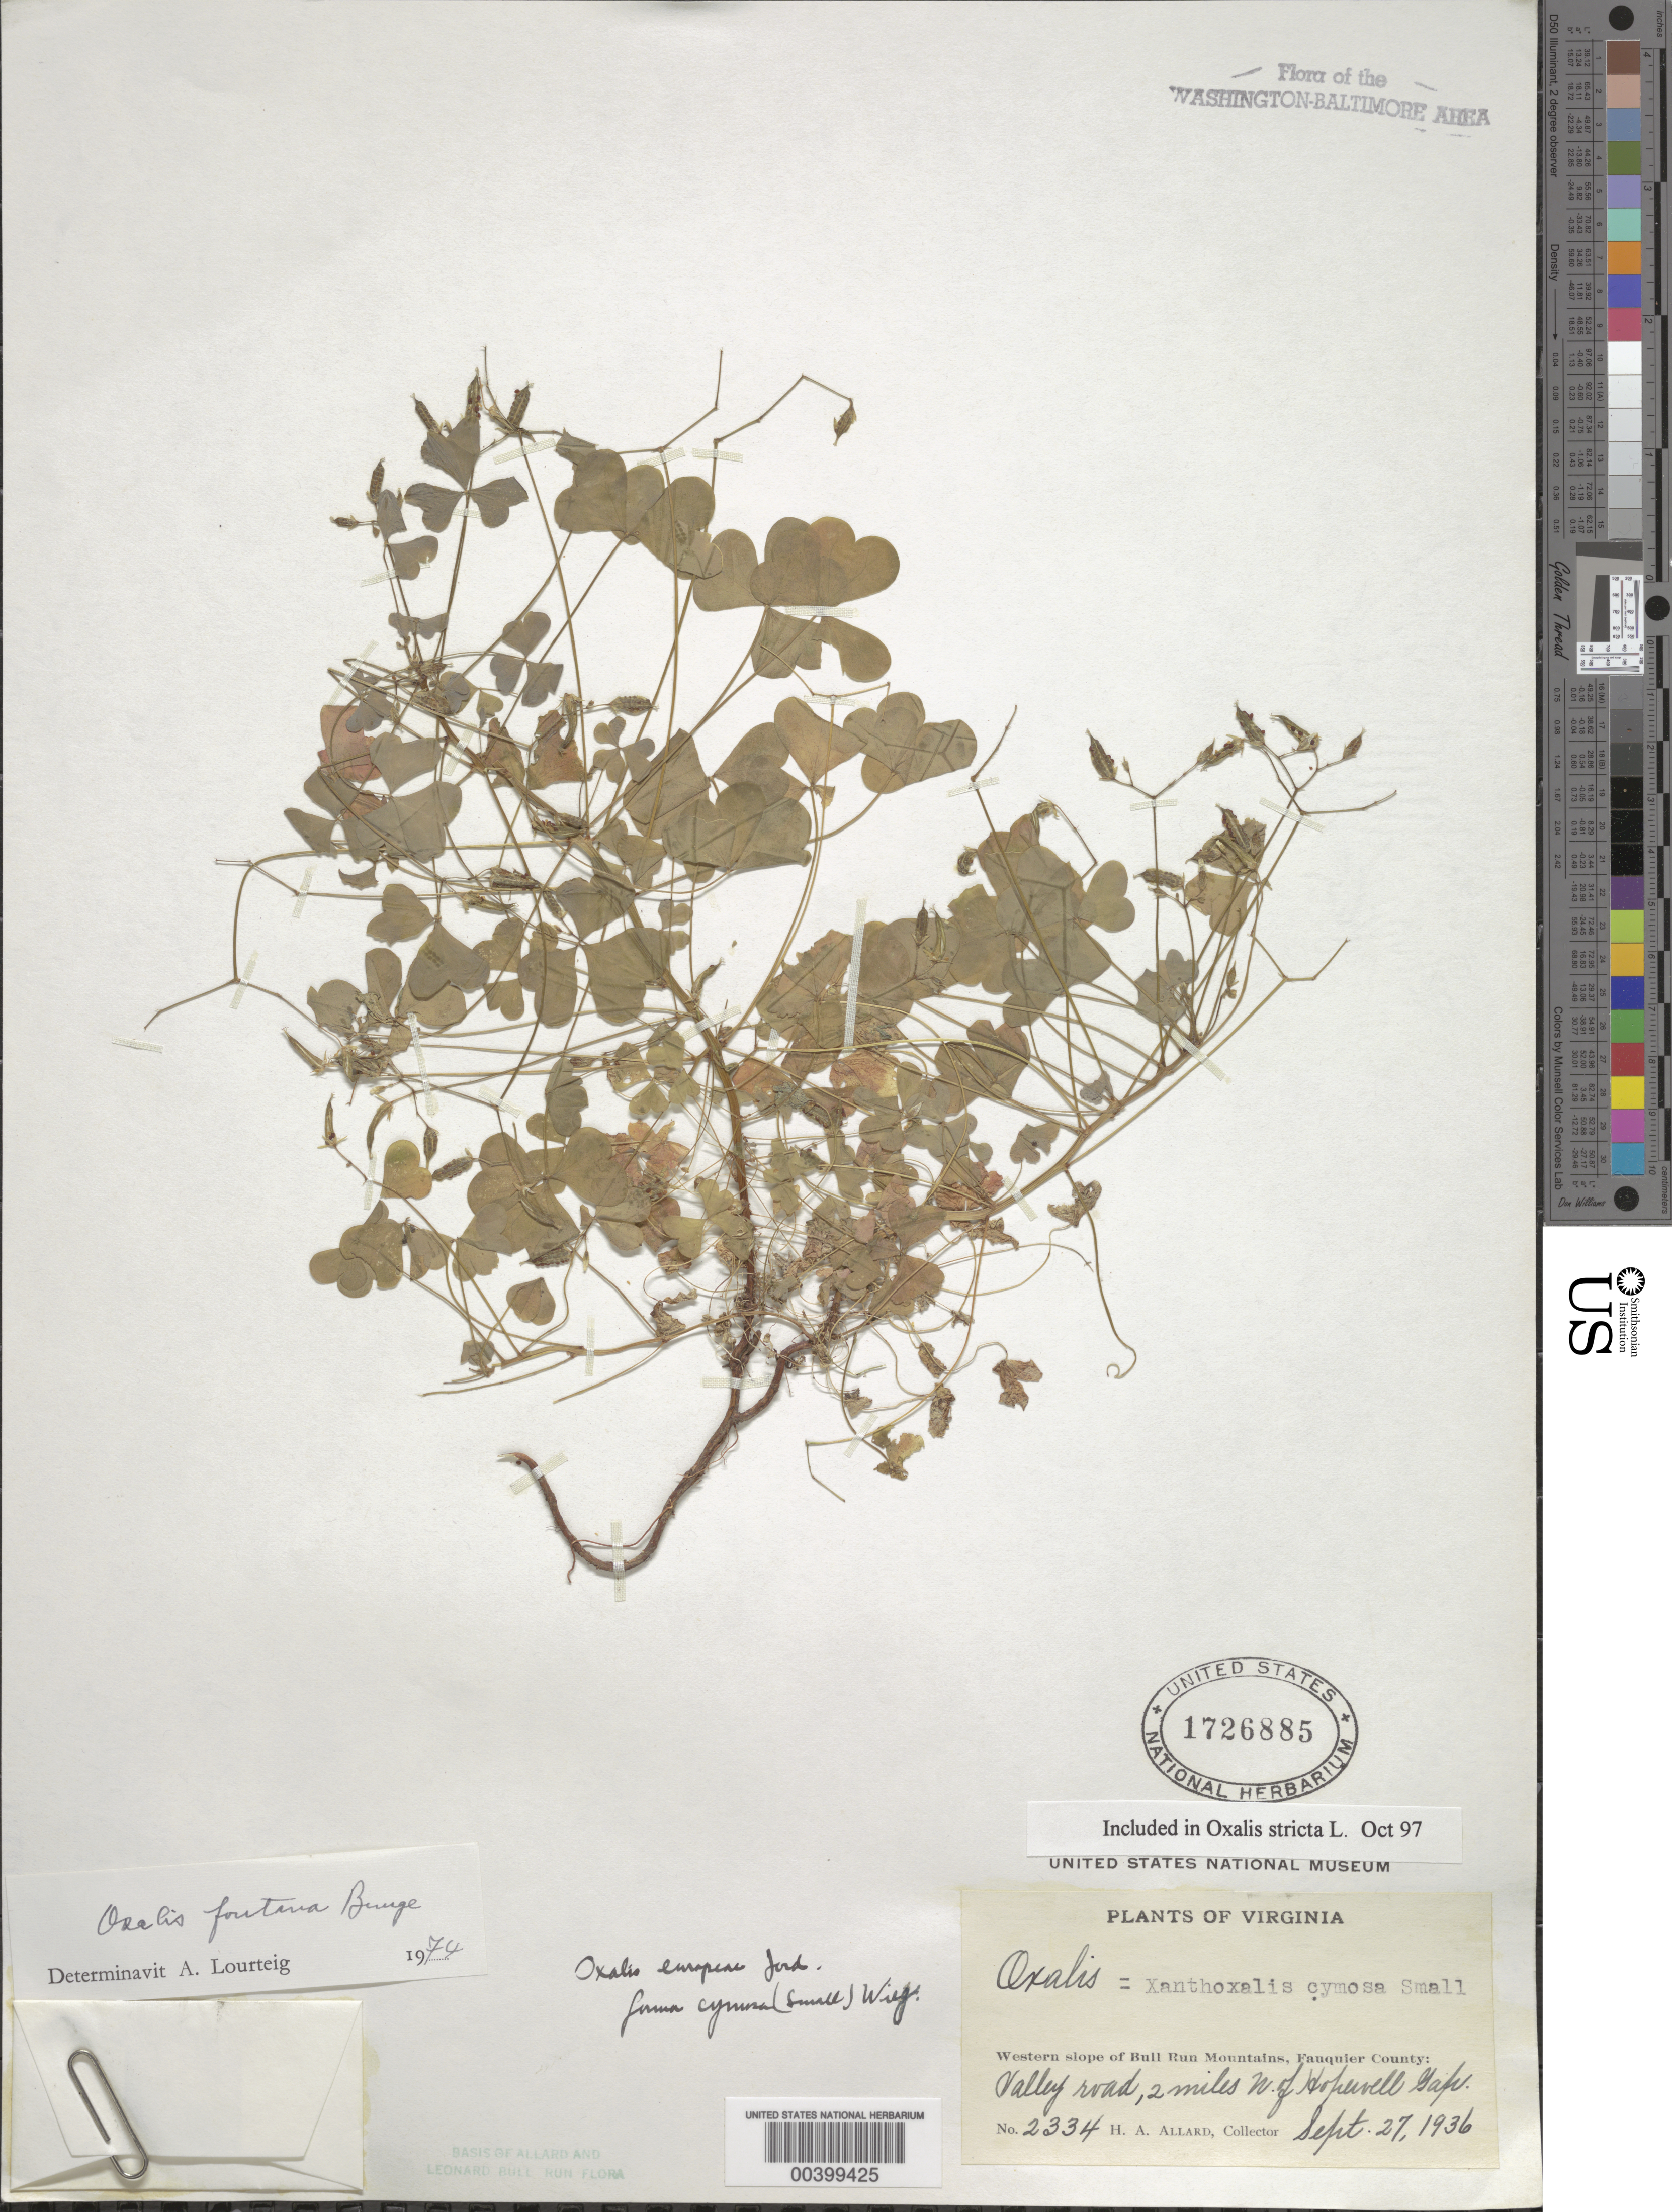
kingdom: Plantae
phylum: Tracheophyta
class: Magnoliopsida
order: Oxalidales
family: Oxalidaceae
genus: Oxalis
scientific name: Oxalis stricta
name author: L.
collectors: H. A. Allard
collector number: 2334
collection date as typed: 27 Sep 1936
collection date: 1936-09-27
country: United States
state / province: Virginia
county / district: Fauquier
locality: North of Hopewell Gap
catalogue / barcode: US 1726885